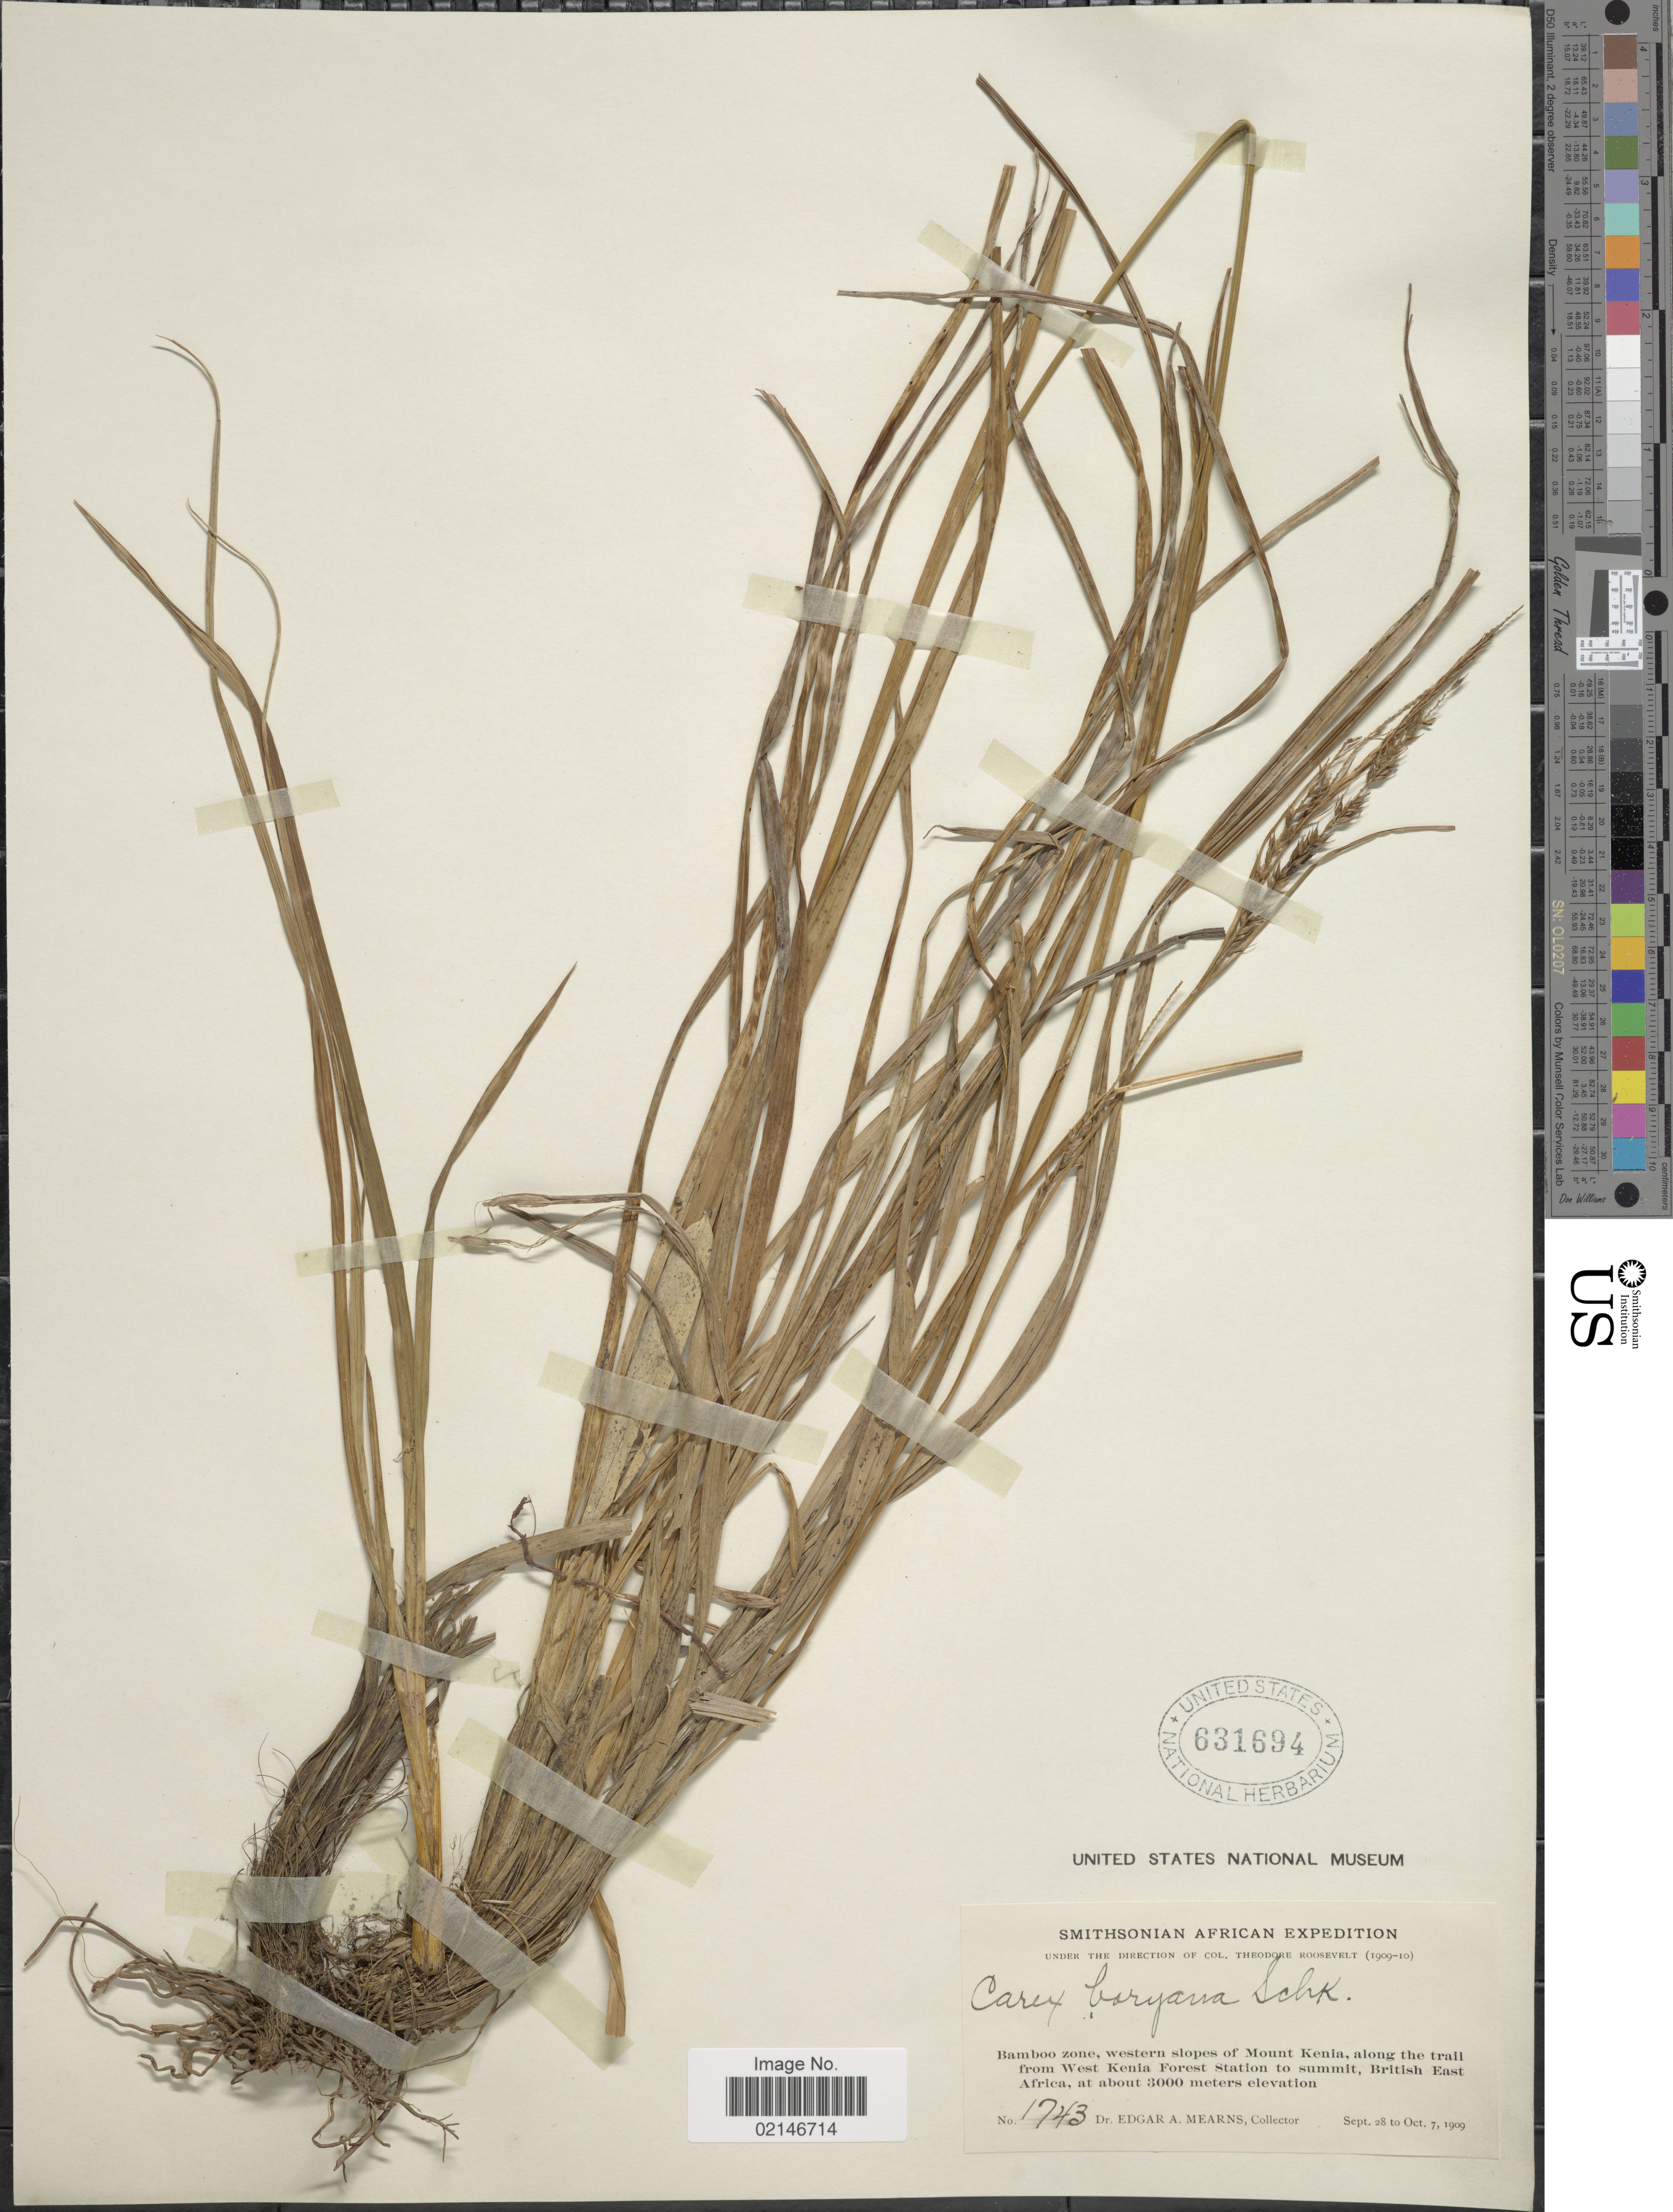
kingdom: Plantae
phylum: Tracheophyta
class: Liliopsida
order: Poales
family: Cyperaceae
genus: Carex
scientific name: Carex boryana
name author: Schkuhr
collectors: E. A. Mearns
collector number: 1743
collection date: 1909-09-28/1909-10-07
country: Kenya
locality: Bamboo zone, western slopes of Mount Kenia, along the trail from West Kenia Forest Station to summit, British East Africa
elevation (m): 3000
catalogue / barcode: US 631694